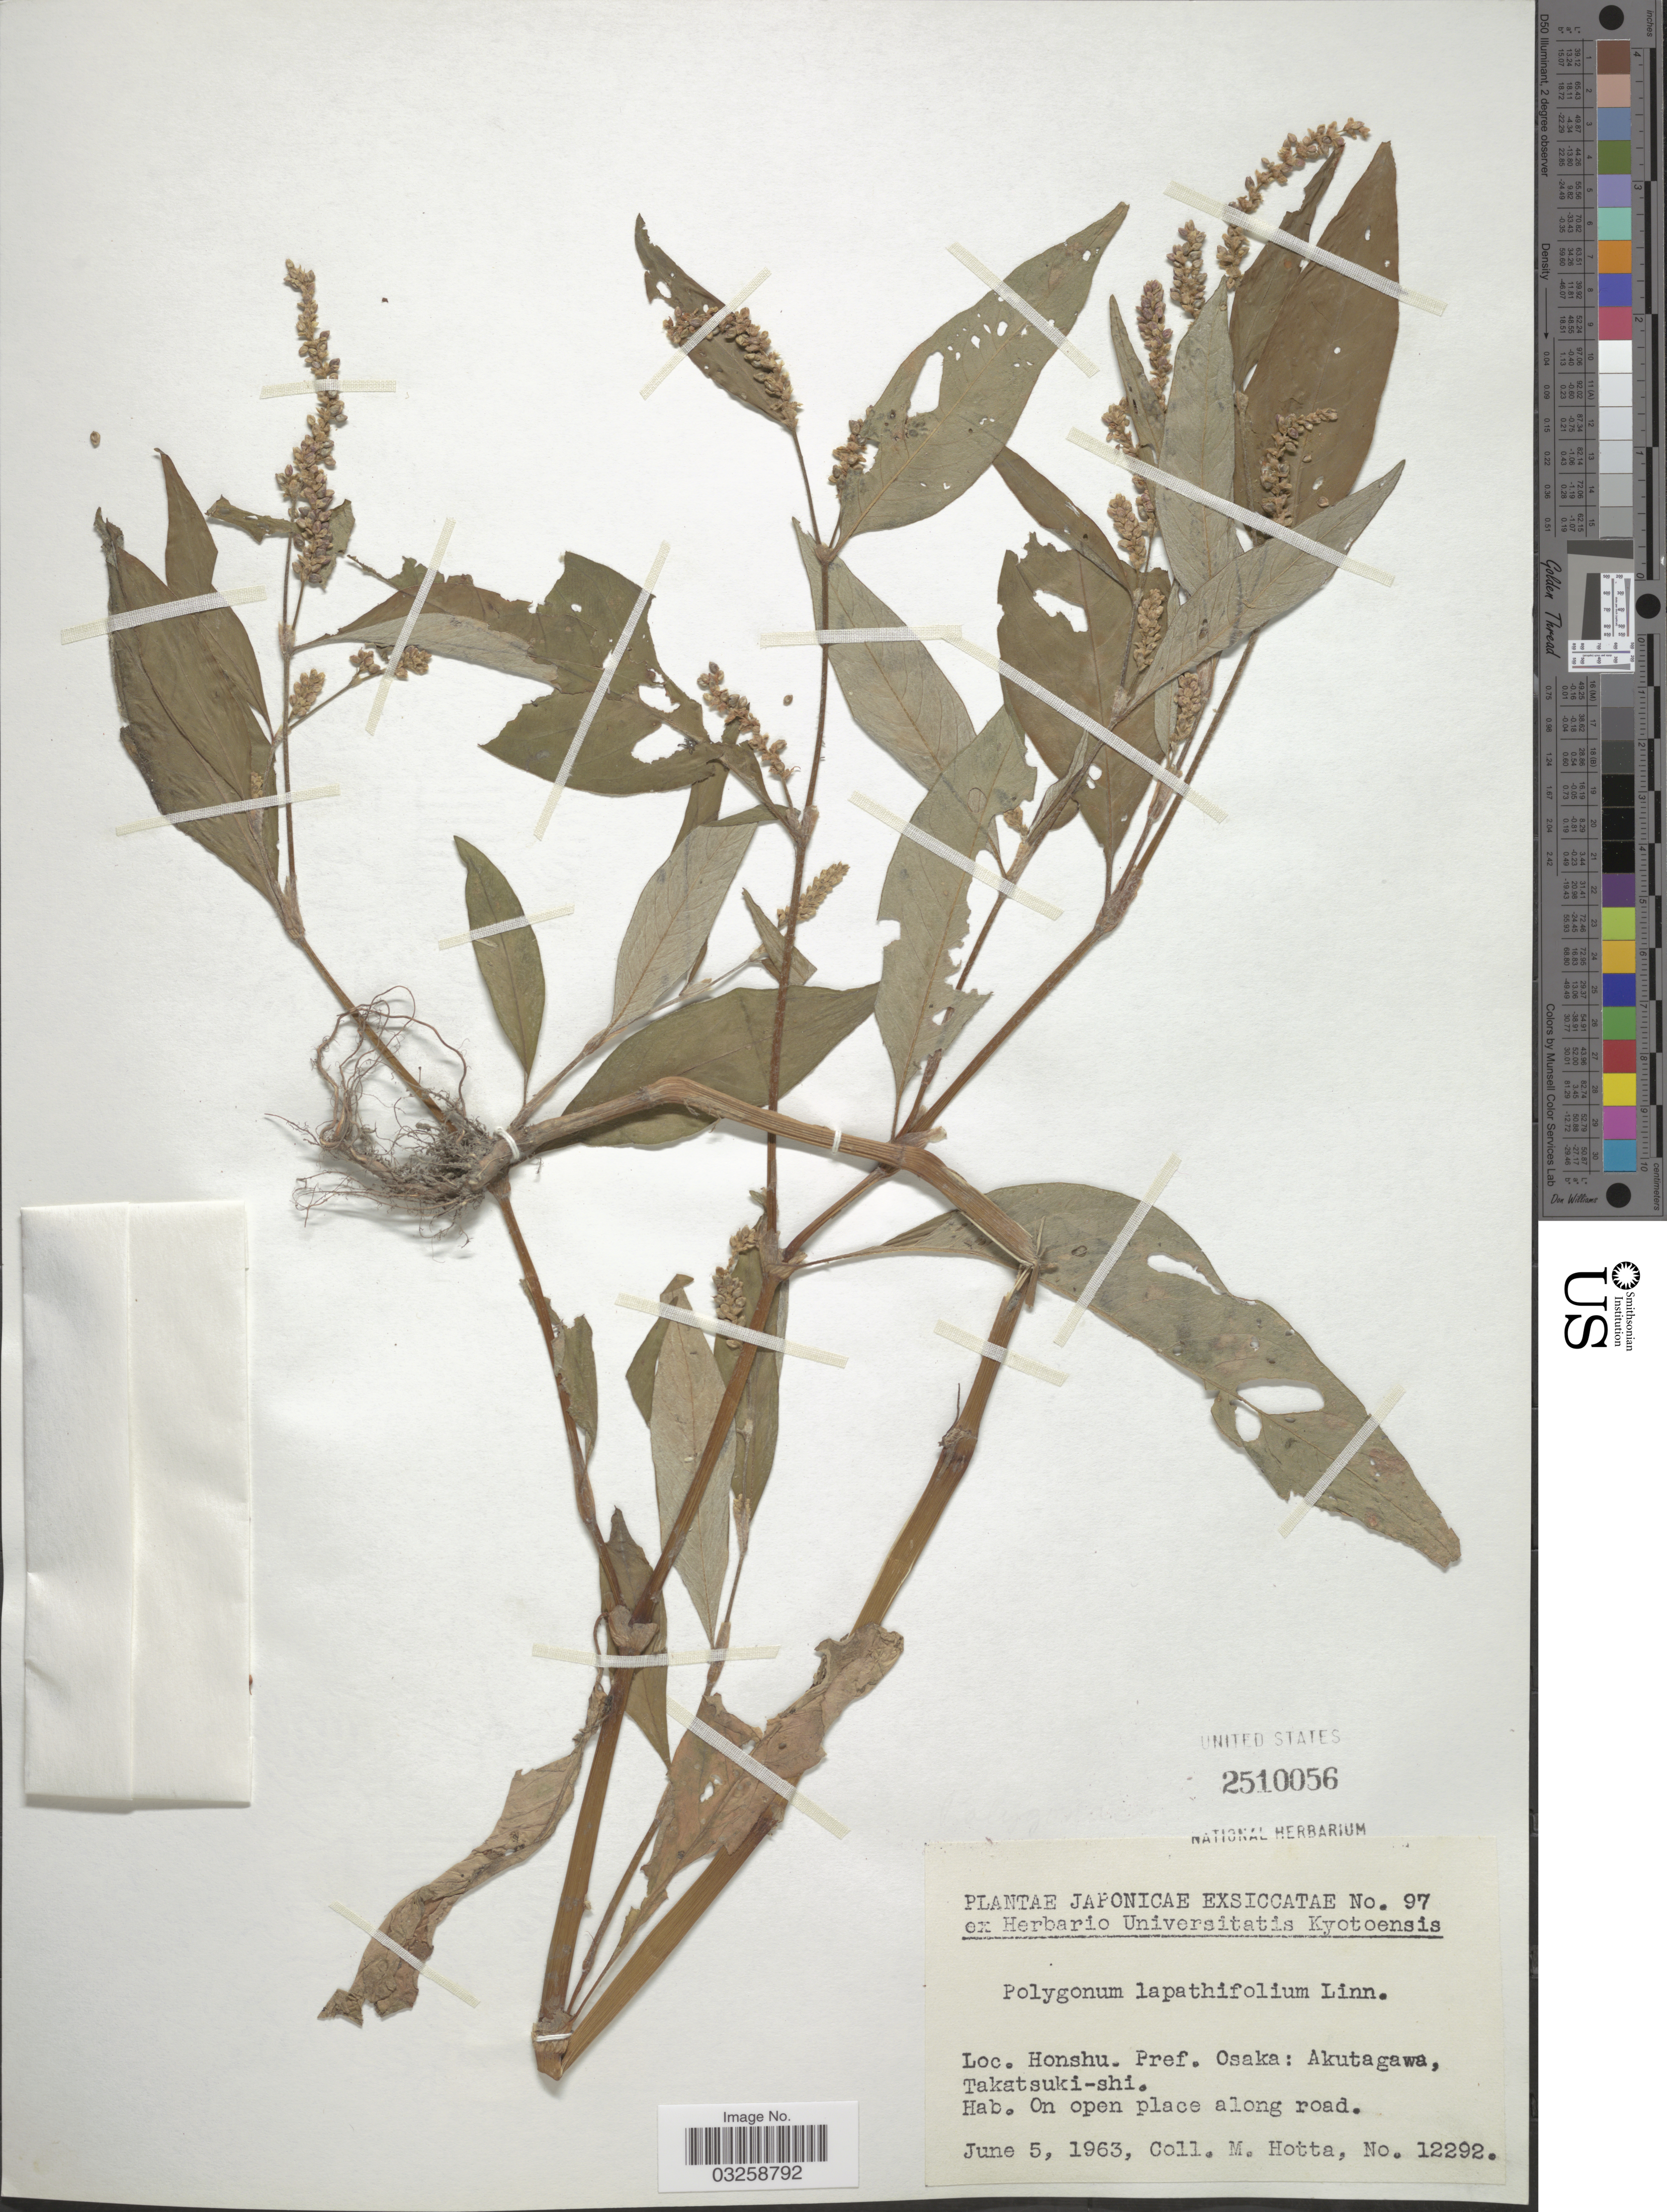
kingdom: Plantae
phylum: Tracheophyta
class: Magnoliopsida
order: Caryophyllales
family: Polygonaceae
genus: Polygonum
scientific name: Polygonum lapathifolium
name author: L.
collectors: M. Hotta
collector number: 12292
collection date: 1963-06-05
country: Japan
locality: Honshu. Pref. Osaka: Akutagawa, Takatsuki-shi.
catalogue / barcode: US 2510056